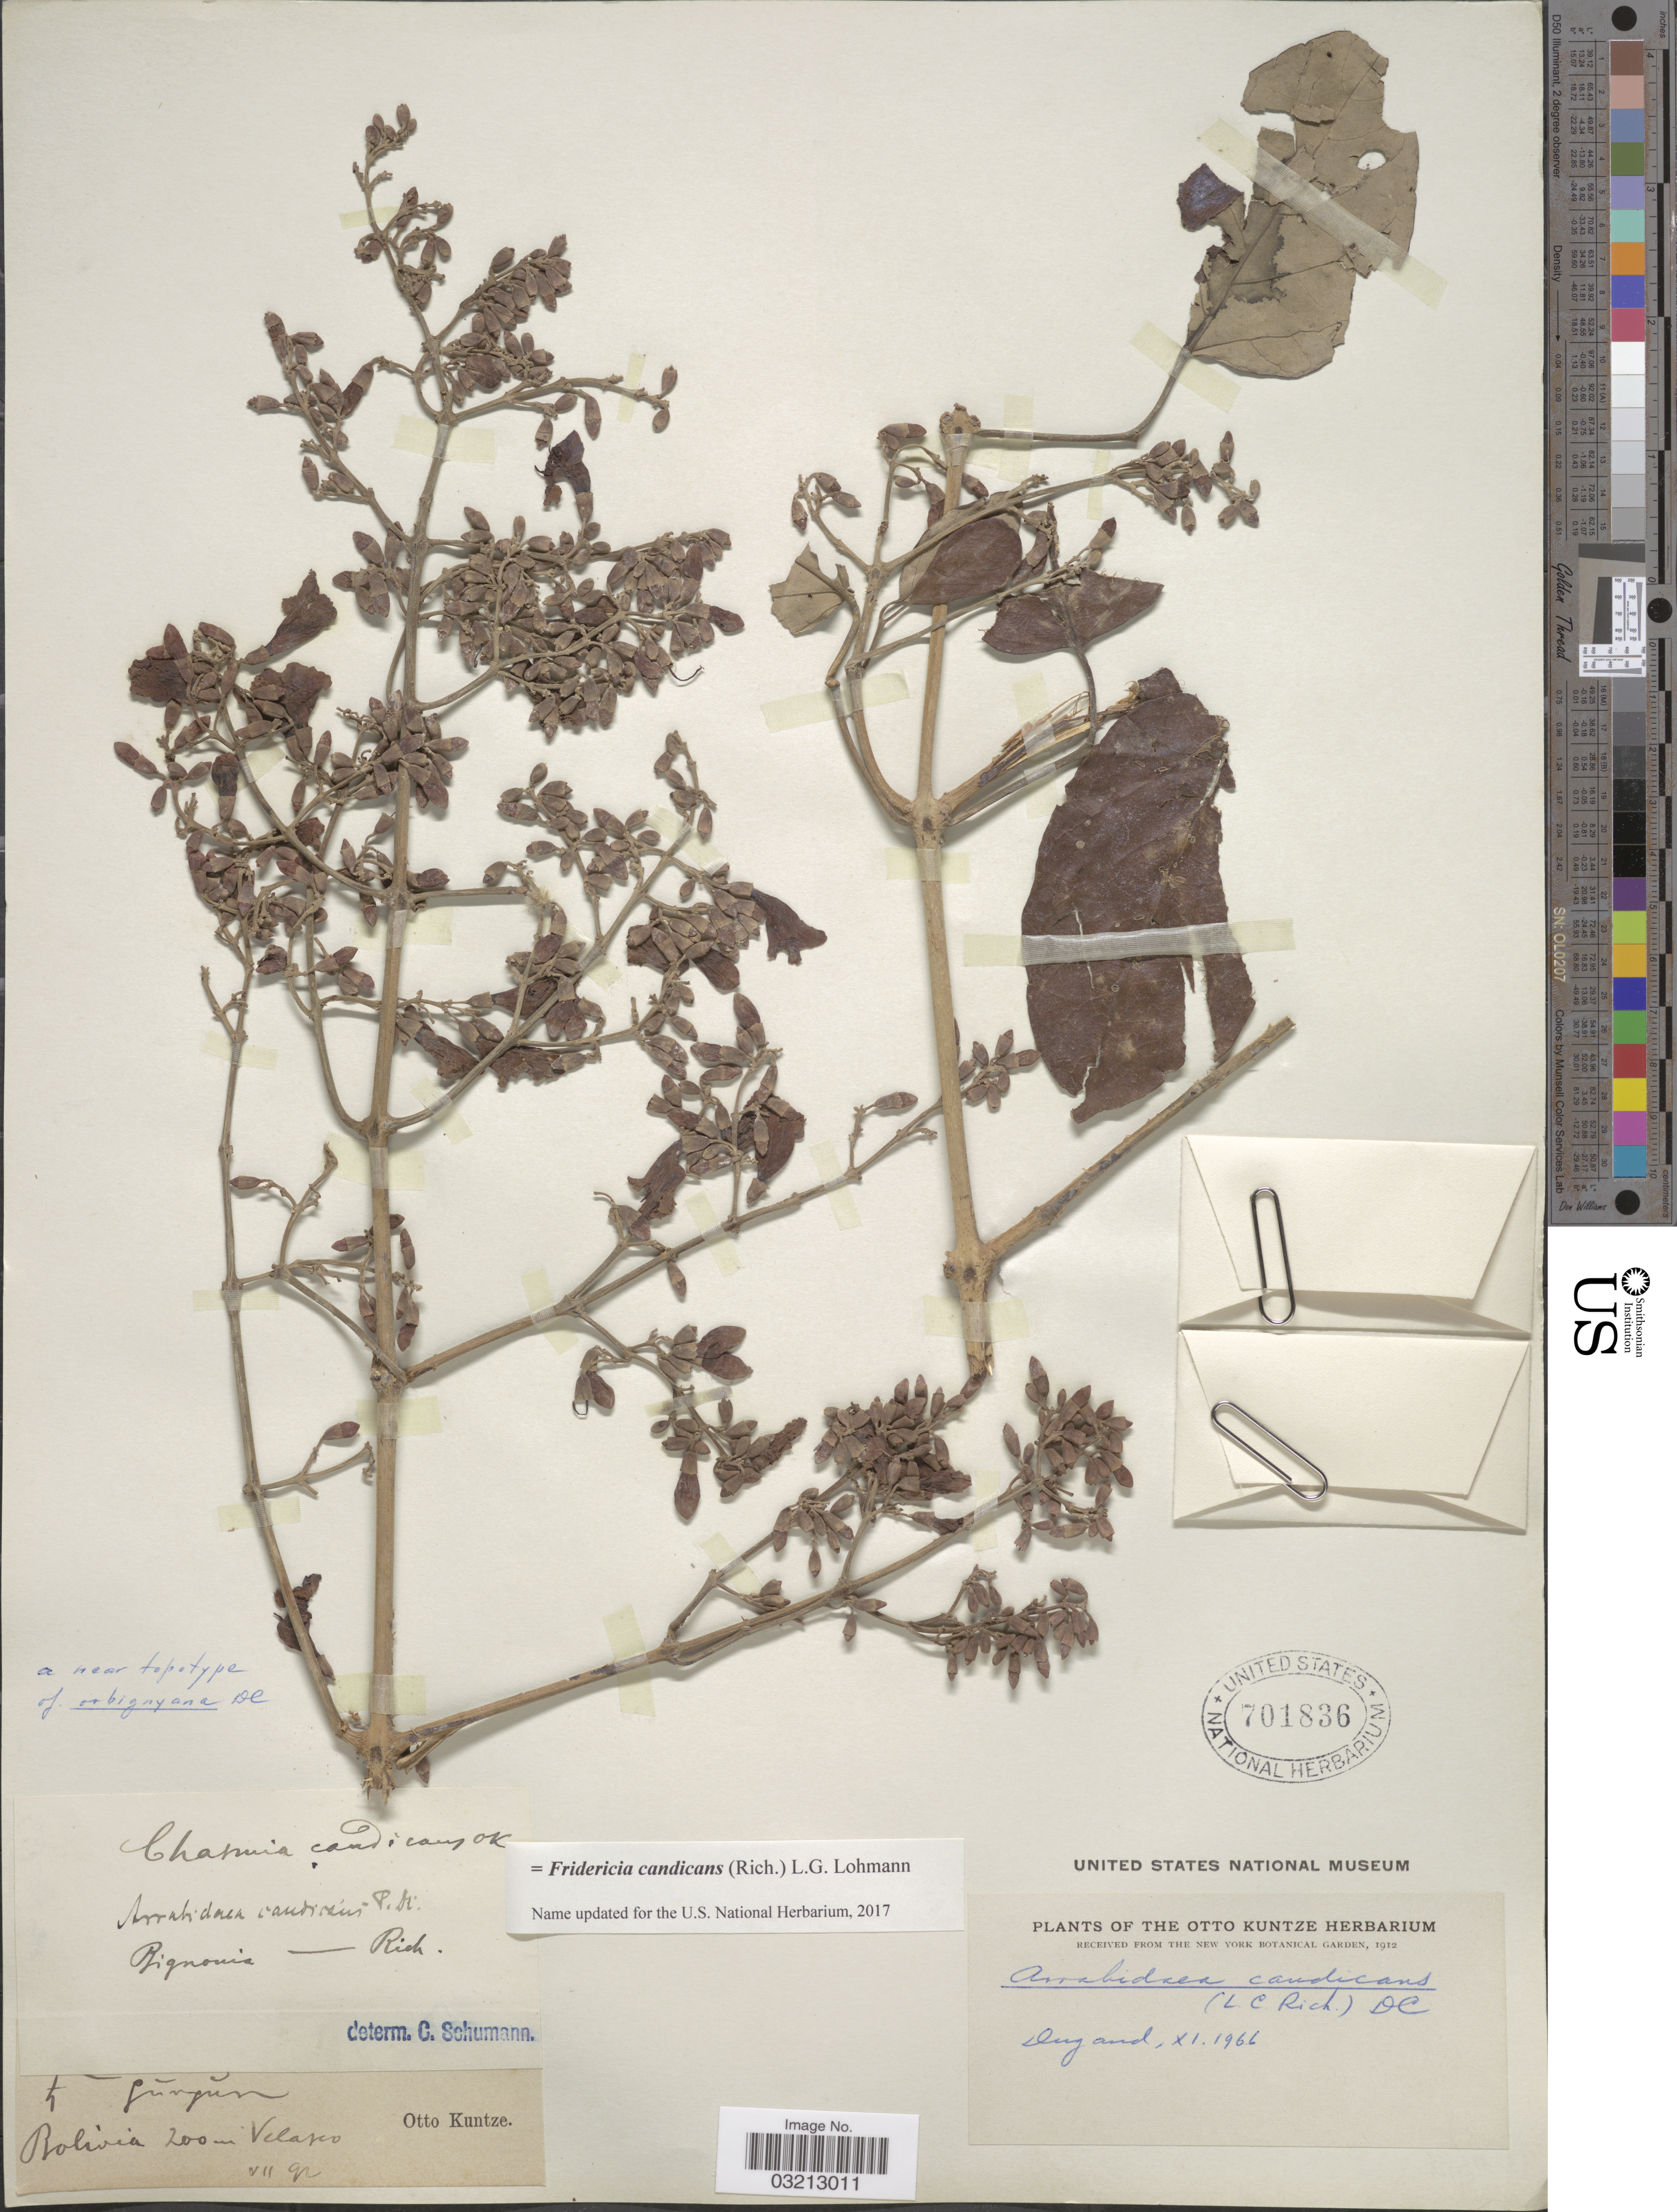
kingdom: Plantae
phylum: Tracheophyta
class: Magnoliopsida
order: Lamiales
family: Bignoniaceae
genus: Fridericia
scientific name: Fridericia candicans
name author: (Rich.) L.G. Lohmann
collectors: C.E.O. Kuntze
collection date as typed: Transcribed d/m/y: /7/92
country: Bolivia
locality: Velasco.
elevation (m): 200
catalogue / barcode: US 701836